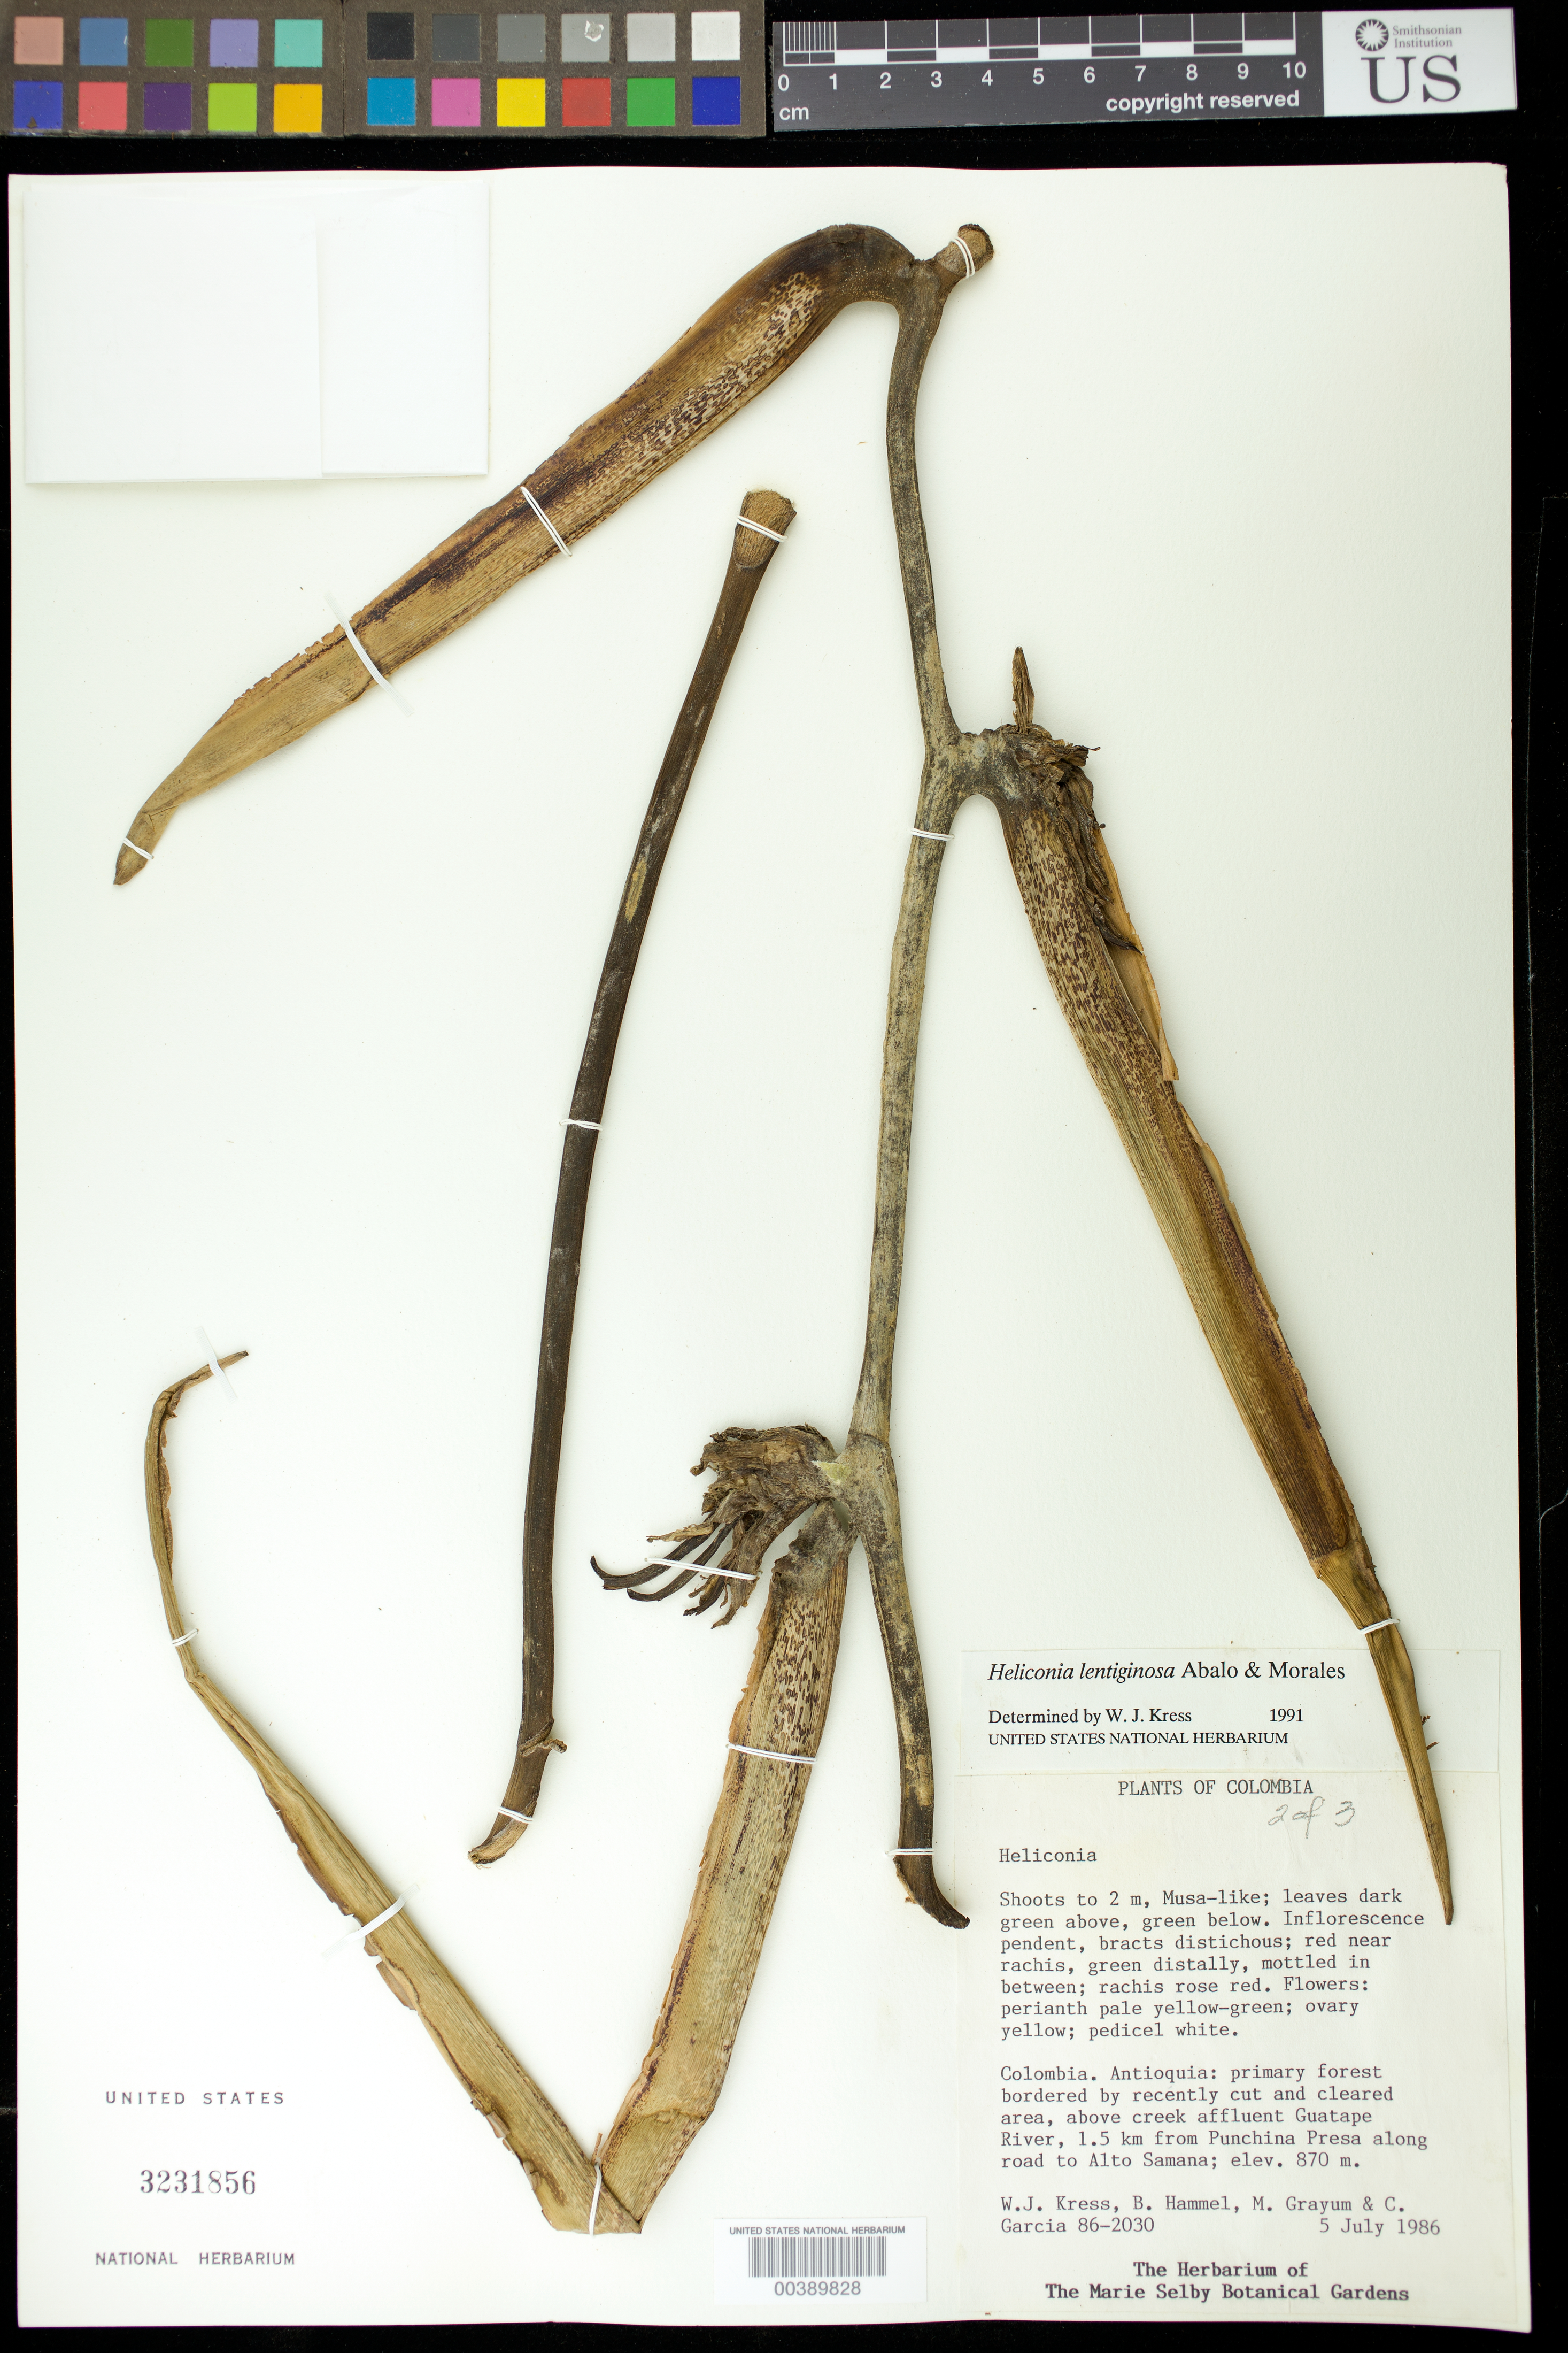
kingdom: Plantae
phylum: Tracheophyta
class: Liliopsida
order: Zingiberales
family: Heliconiaceae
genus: Heliconia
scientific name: Heliconia lentiginosa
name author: Abalo & G. Morales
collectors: W. J. Kress, B. Hammel, M. H. Grayum & C. Garcia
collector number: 86-2030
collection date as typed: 05 Jul 1986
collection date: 1986-07-05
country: Colombia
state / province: Antioquia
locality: Above creek affluent Guatape River, 1.5 km from Punchina Presa along road to Alto Samana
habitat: Primary forest bordered by recently cut and cleared area above creek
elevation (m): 870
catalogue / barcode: US 3231856